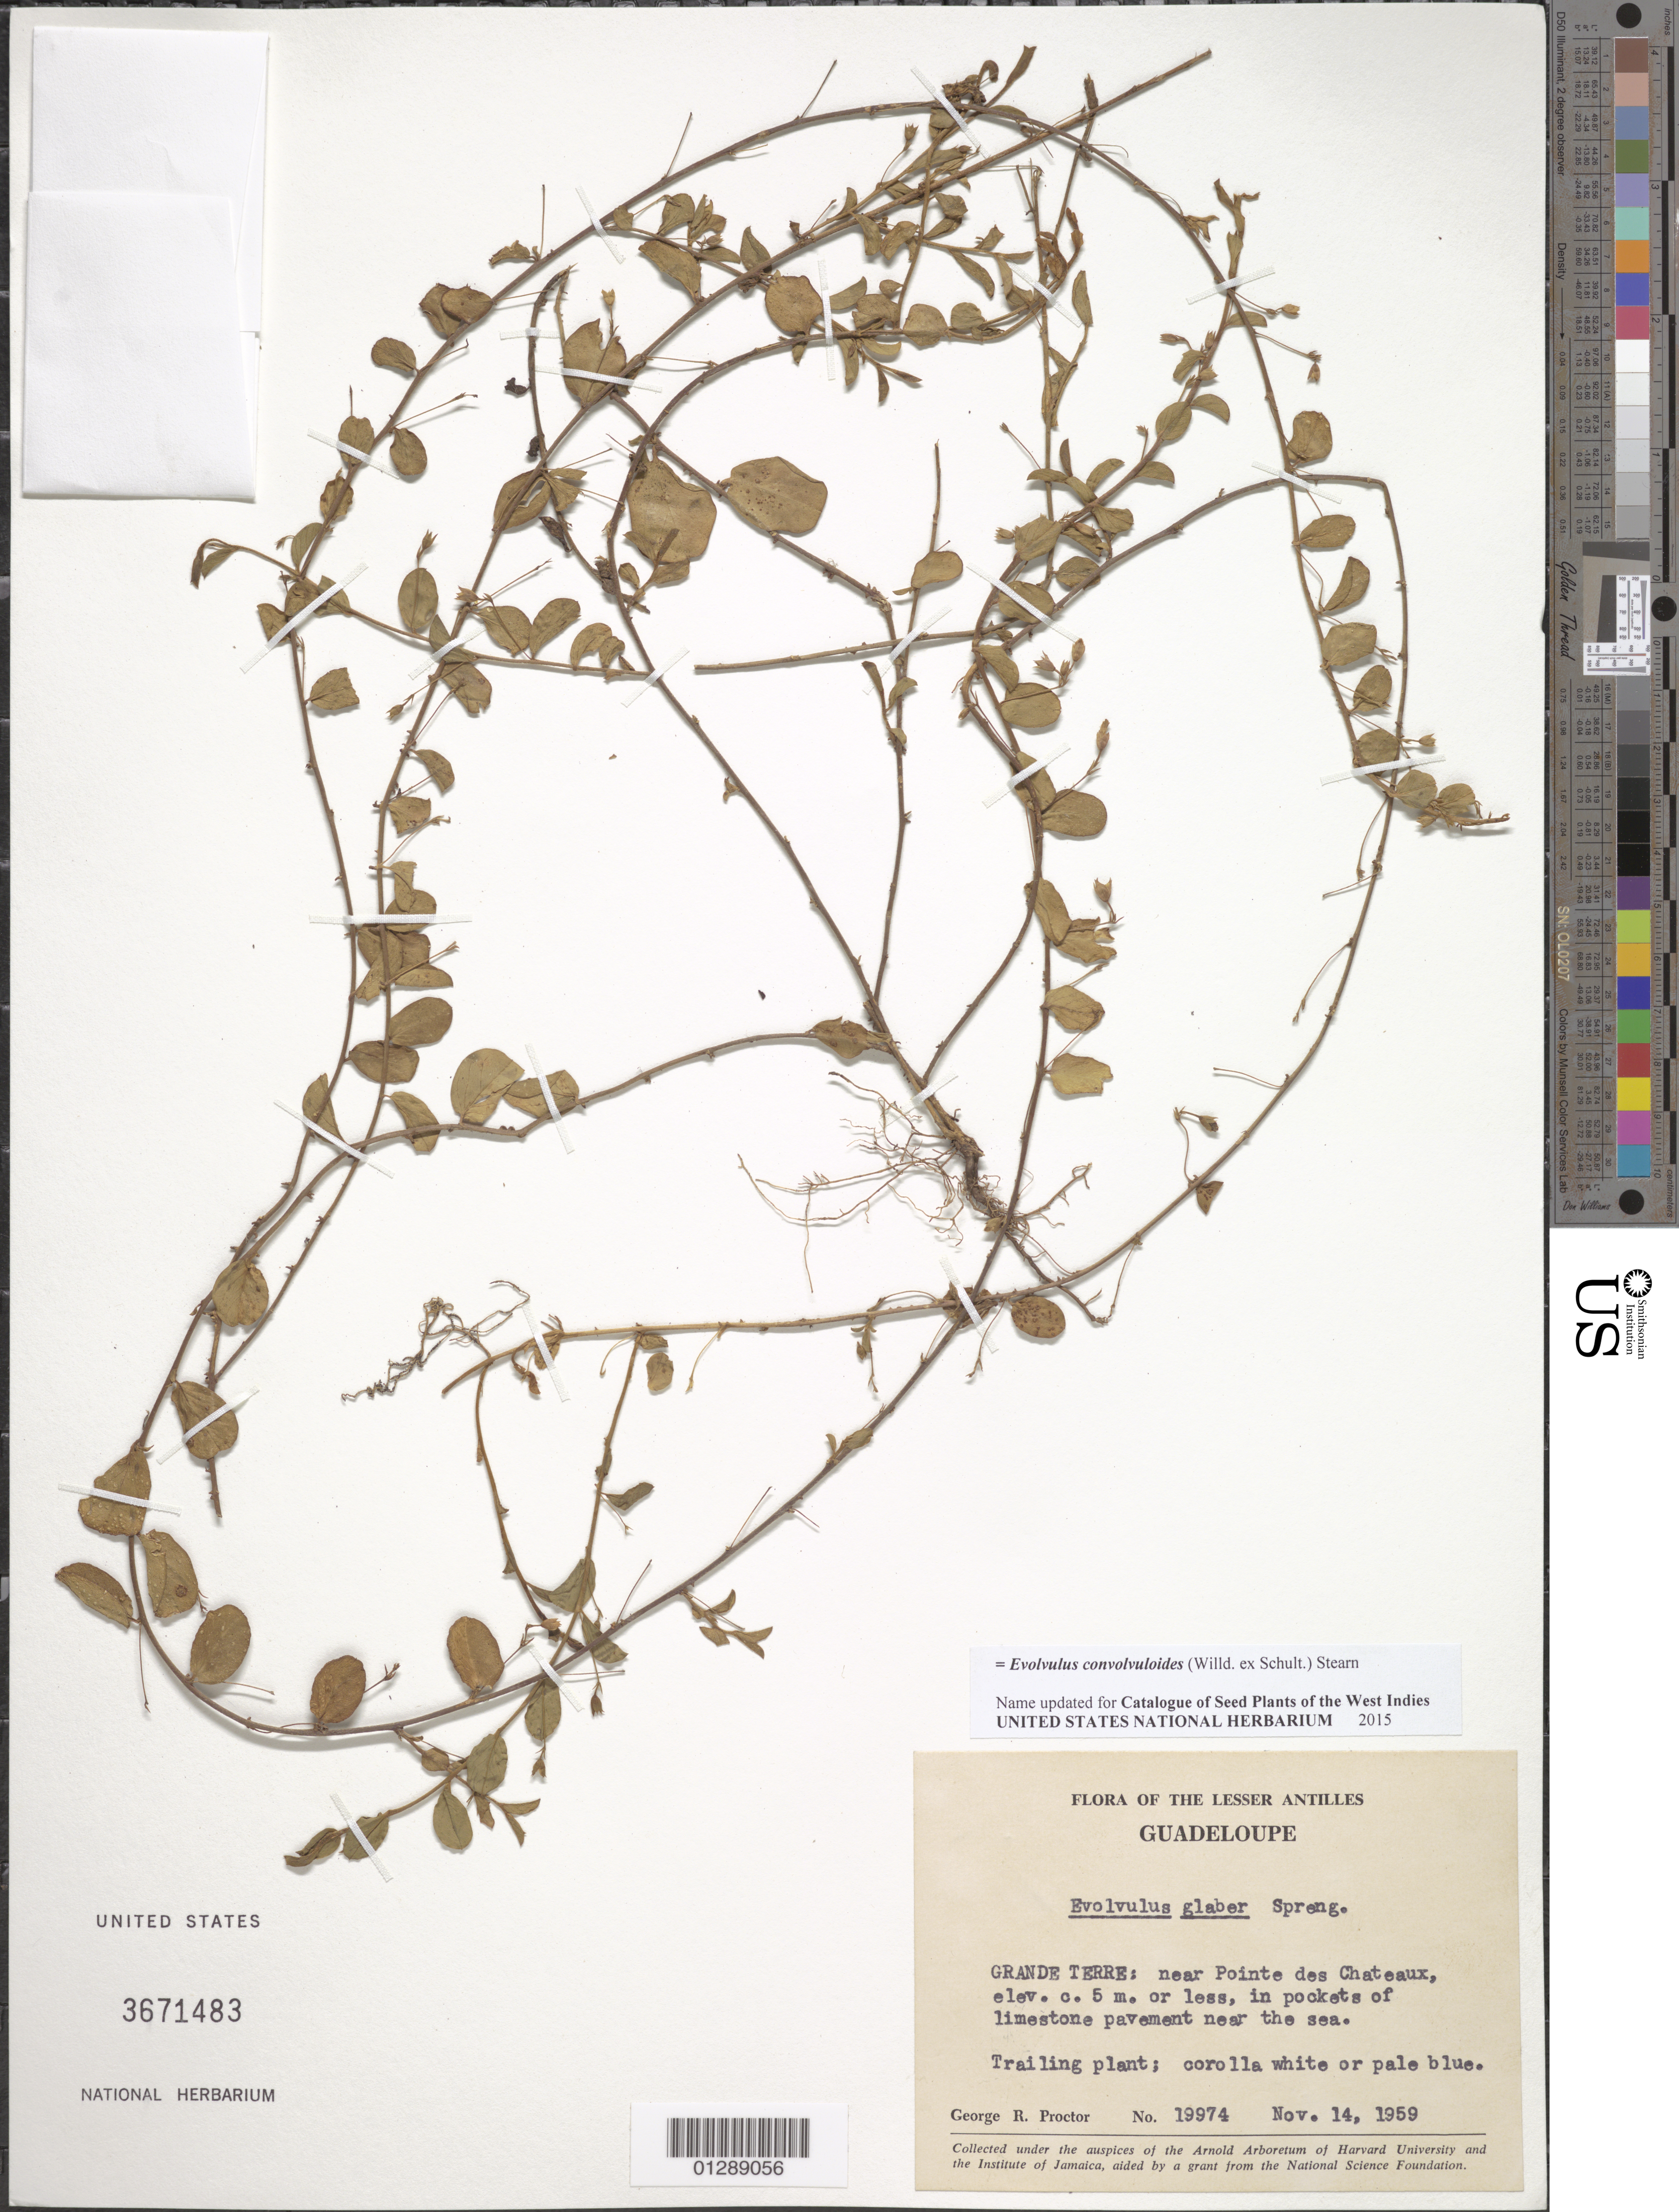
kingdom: Plantae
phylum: Tracheophyta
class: Magnoliopsida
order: Solanales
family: Convolvulaceae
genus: Evolvulus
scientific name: Evolvulus convolvuloides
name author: (Willd. ex Schult.) Stearn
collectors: G. R. Proctor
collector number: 19974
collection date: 1959-11-14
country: Guadeloupe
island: Grande-Terre I.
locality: Pointe des Chateaux, near.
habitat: In pockets of limestone pavement near the sea.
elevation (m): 2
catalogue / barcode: US 3671483